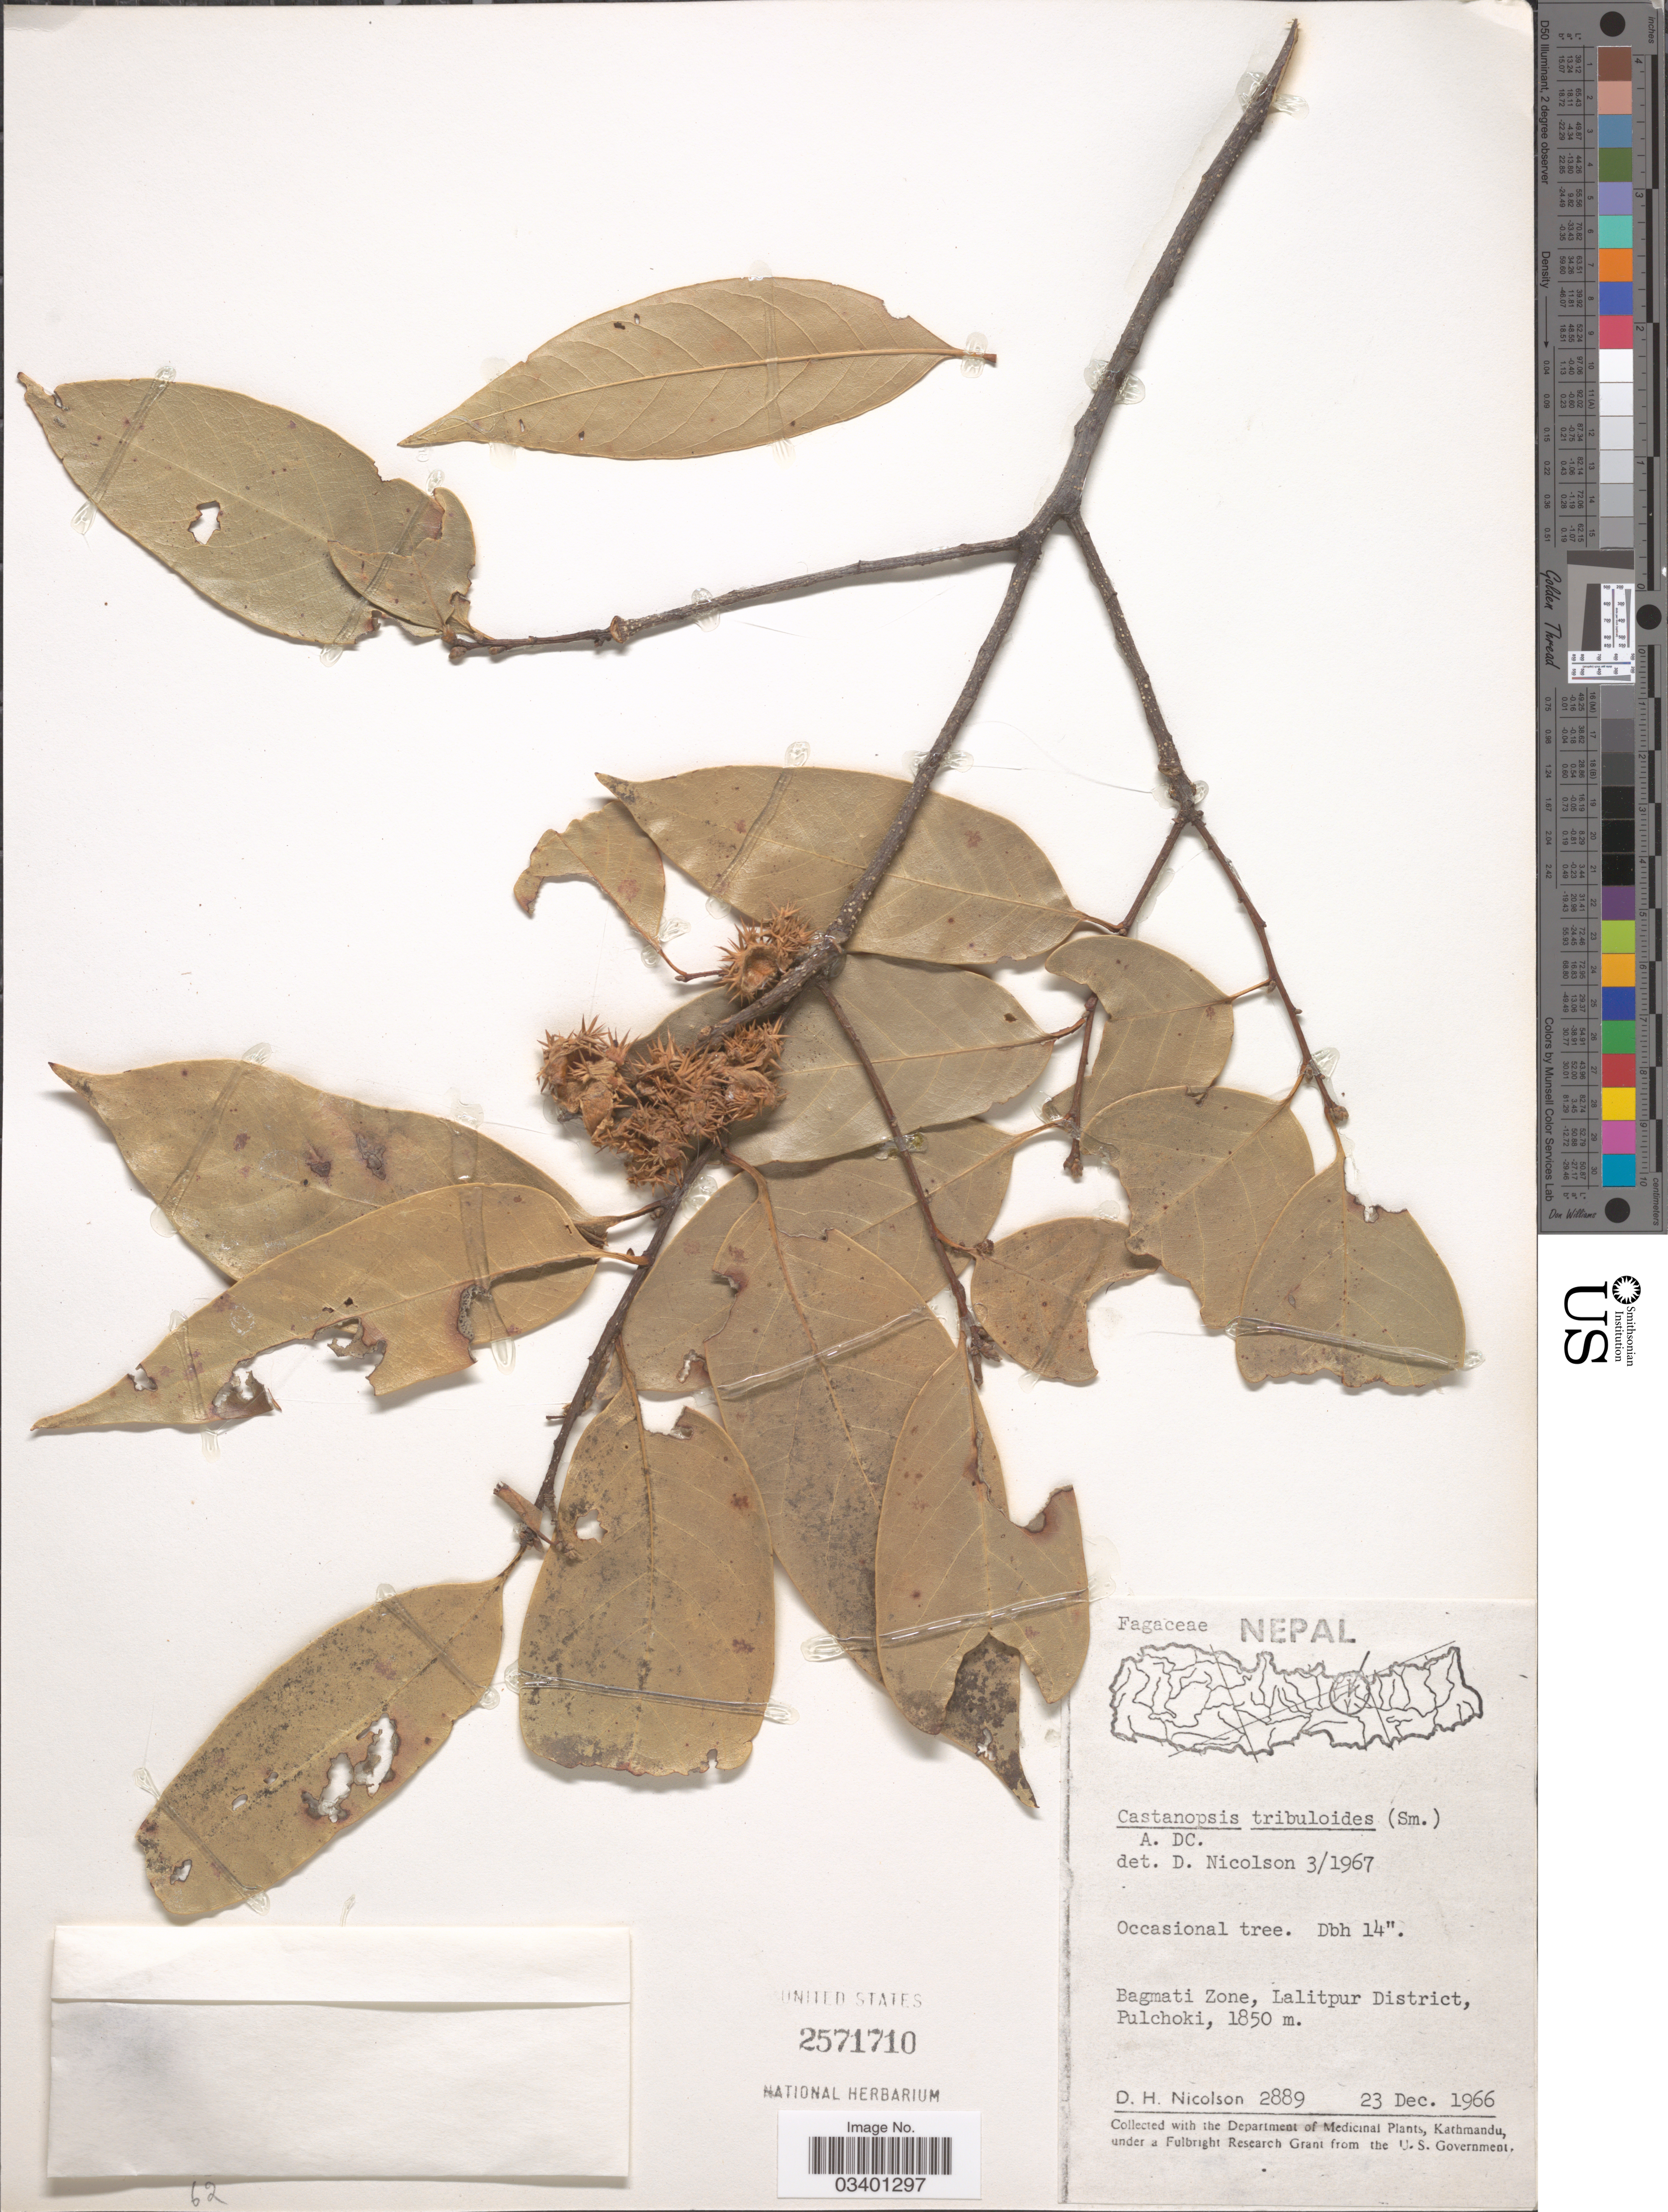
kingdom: Plantae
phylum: Tracheophyta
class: Magnoliopsida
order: Fagales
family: Fagaceae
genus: Castanopsis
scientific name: Castanopsis tribuloides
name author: (Sm.) A. DC.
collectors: D. H. Nicolson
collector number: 2889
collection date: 1966-12-23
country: Nepal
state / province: Bagmati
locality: Bagmati Zone, Lalitpur District, Pulchoki.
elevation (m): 1850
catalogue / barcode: US 2571710